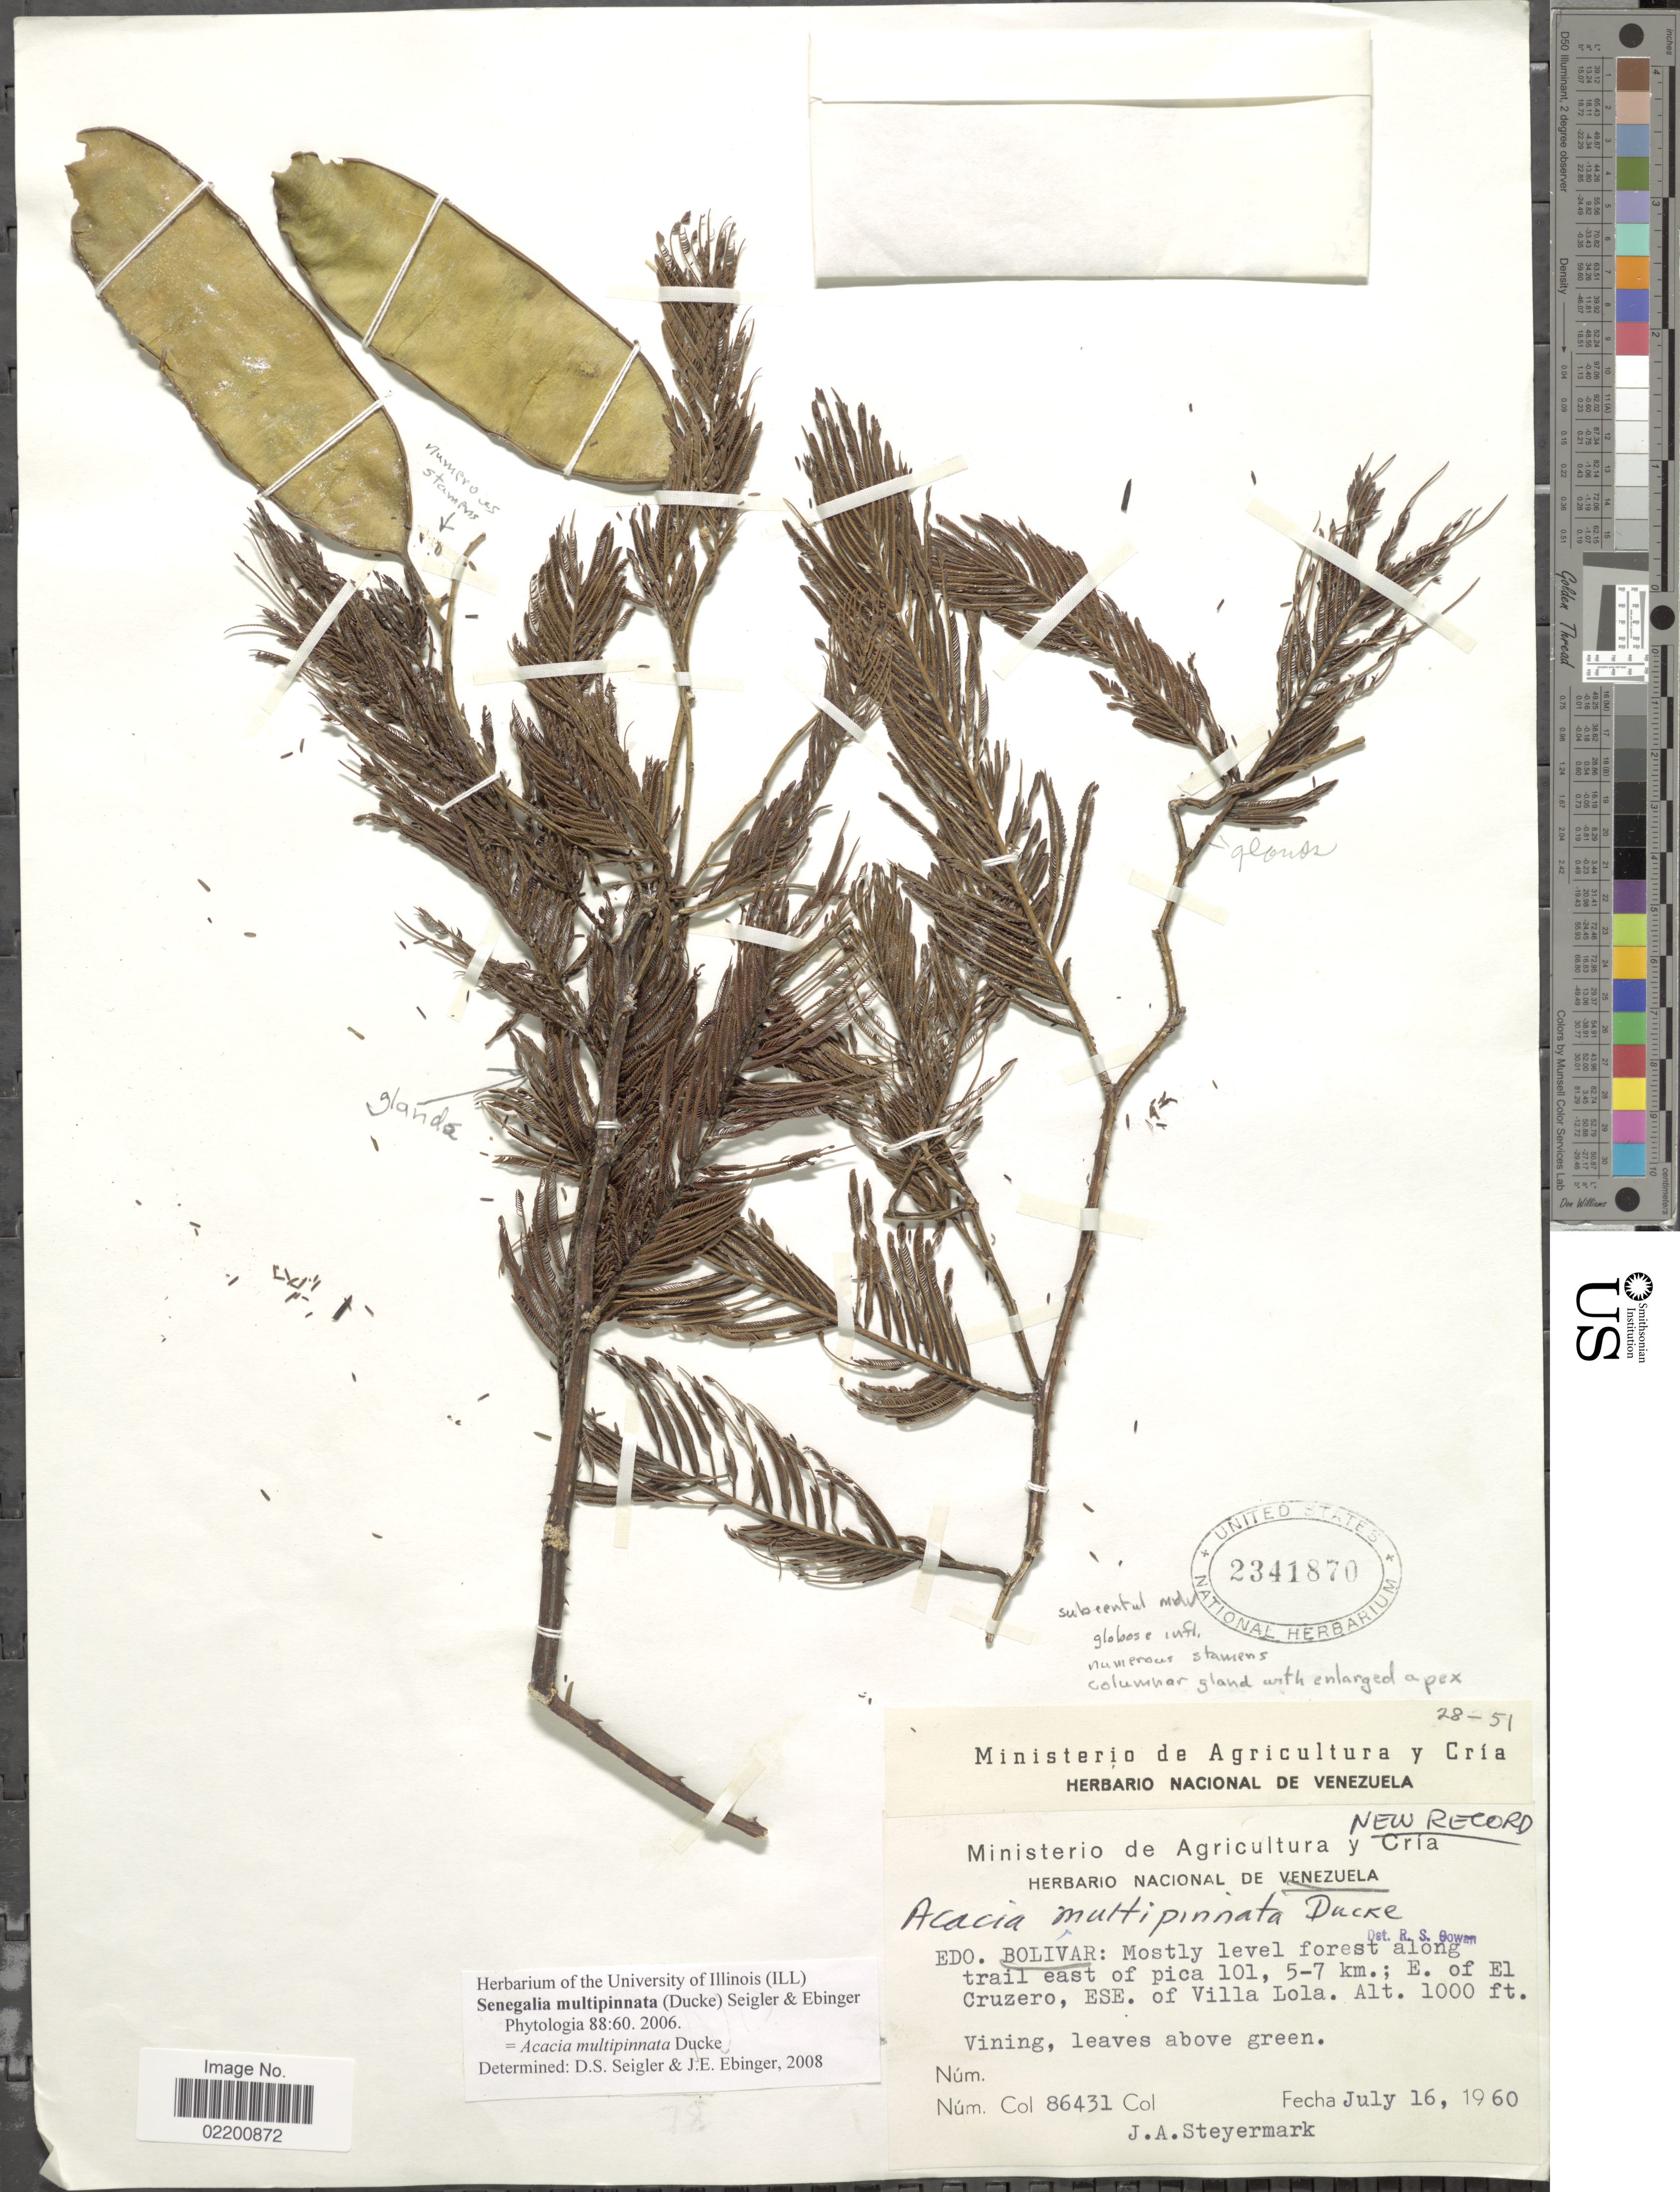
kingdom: Plantae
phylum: Tracheophyta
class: Magnoliopsida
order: Fabales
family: Fabaceae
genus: Senegalia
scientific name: Senegalia multipinnata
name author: (Ducke) Seigler & Ebinger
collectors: J. Steyermark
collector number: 86431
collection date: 1960-07-16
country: Venezuela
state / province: Bolivar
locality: Mostly level forest along trail east of pica 101, 5-7 km; E. of El Cruzero, ESE. of Villa Lola.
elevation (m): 305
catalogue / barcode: US 2341870